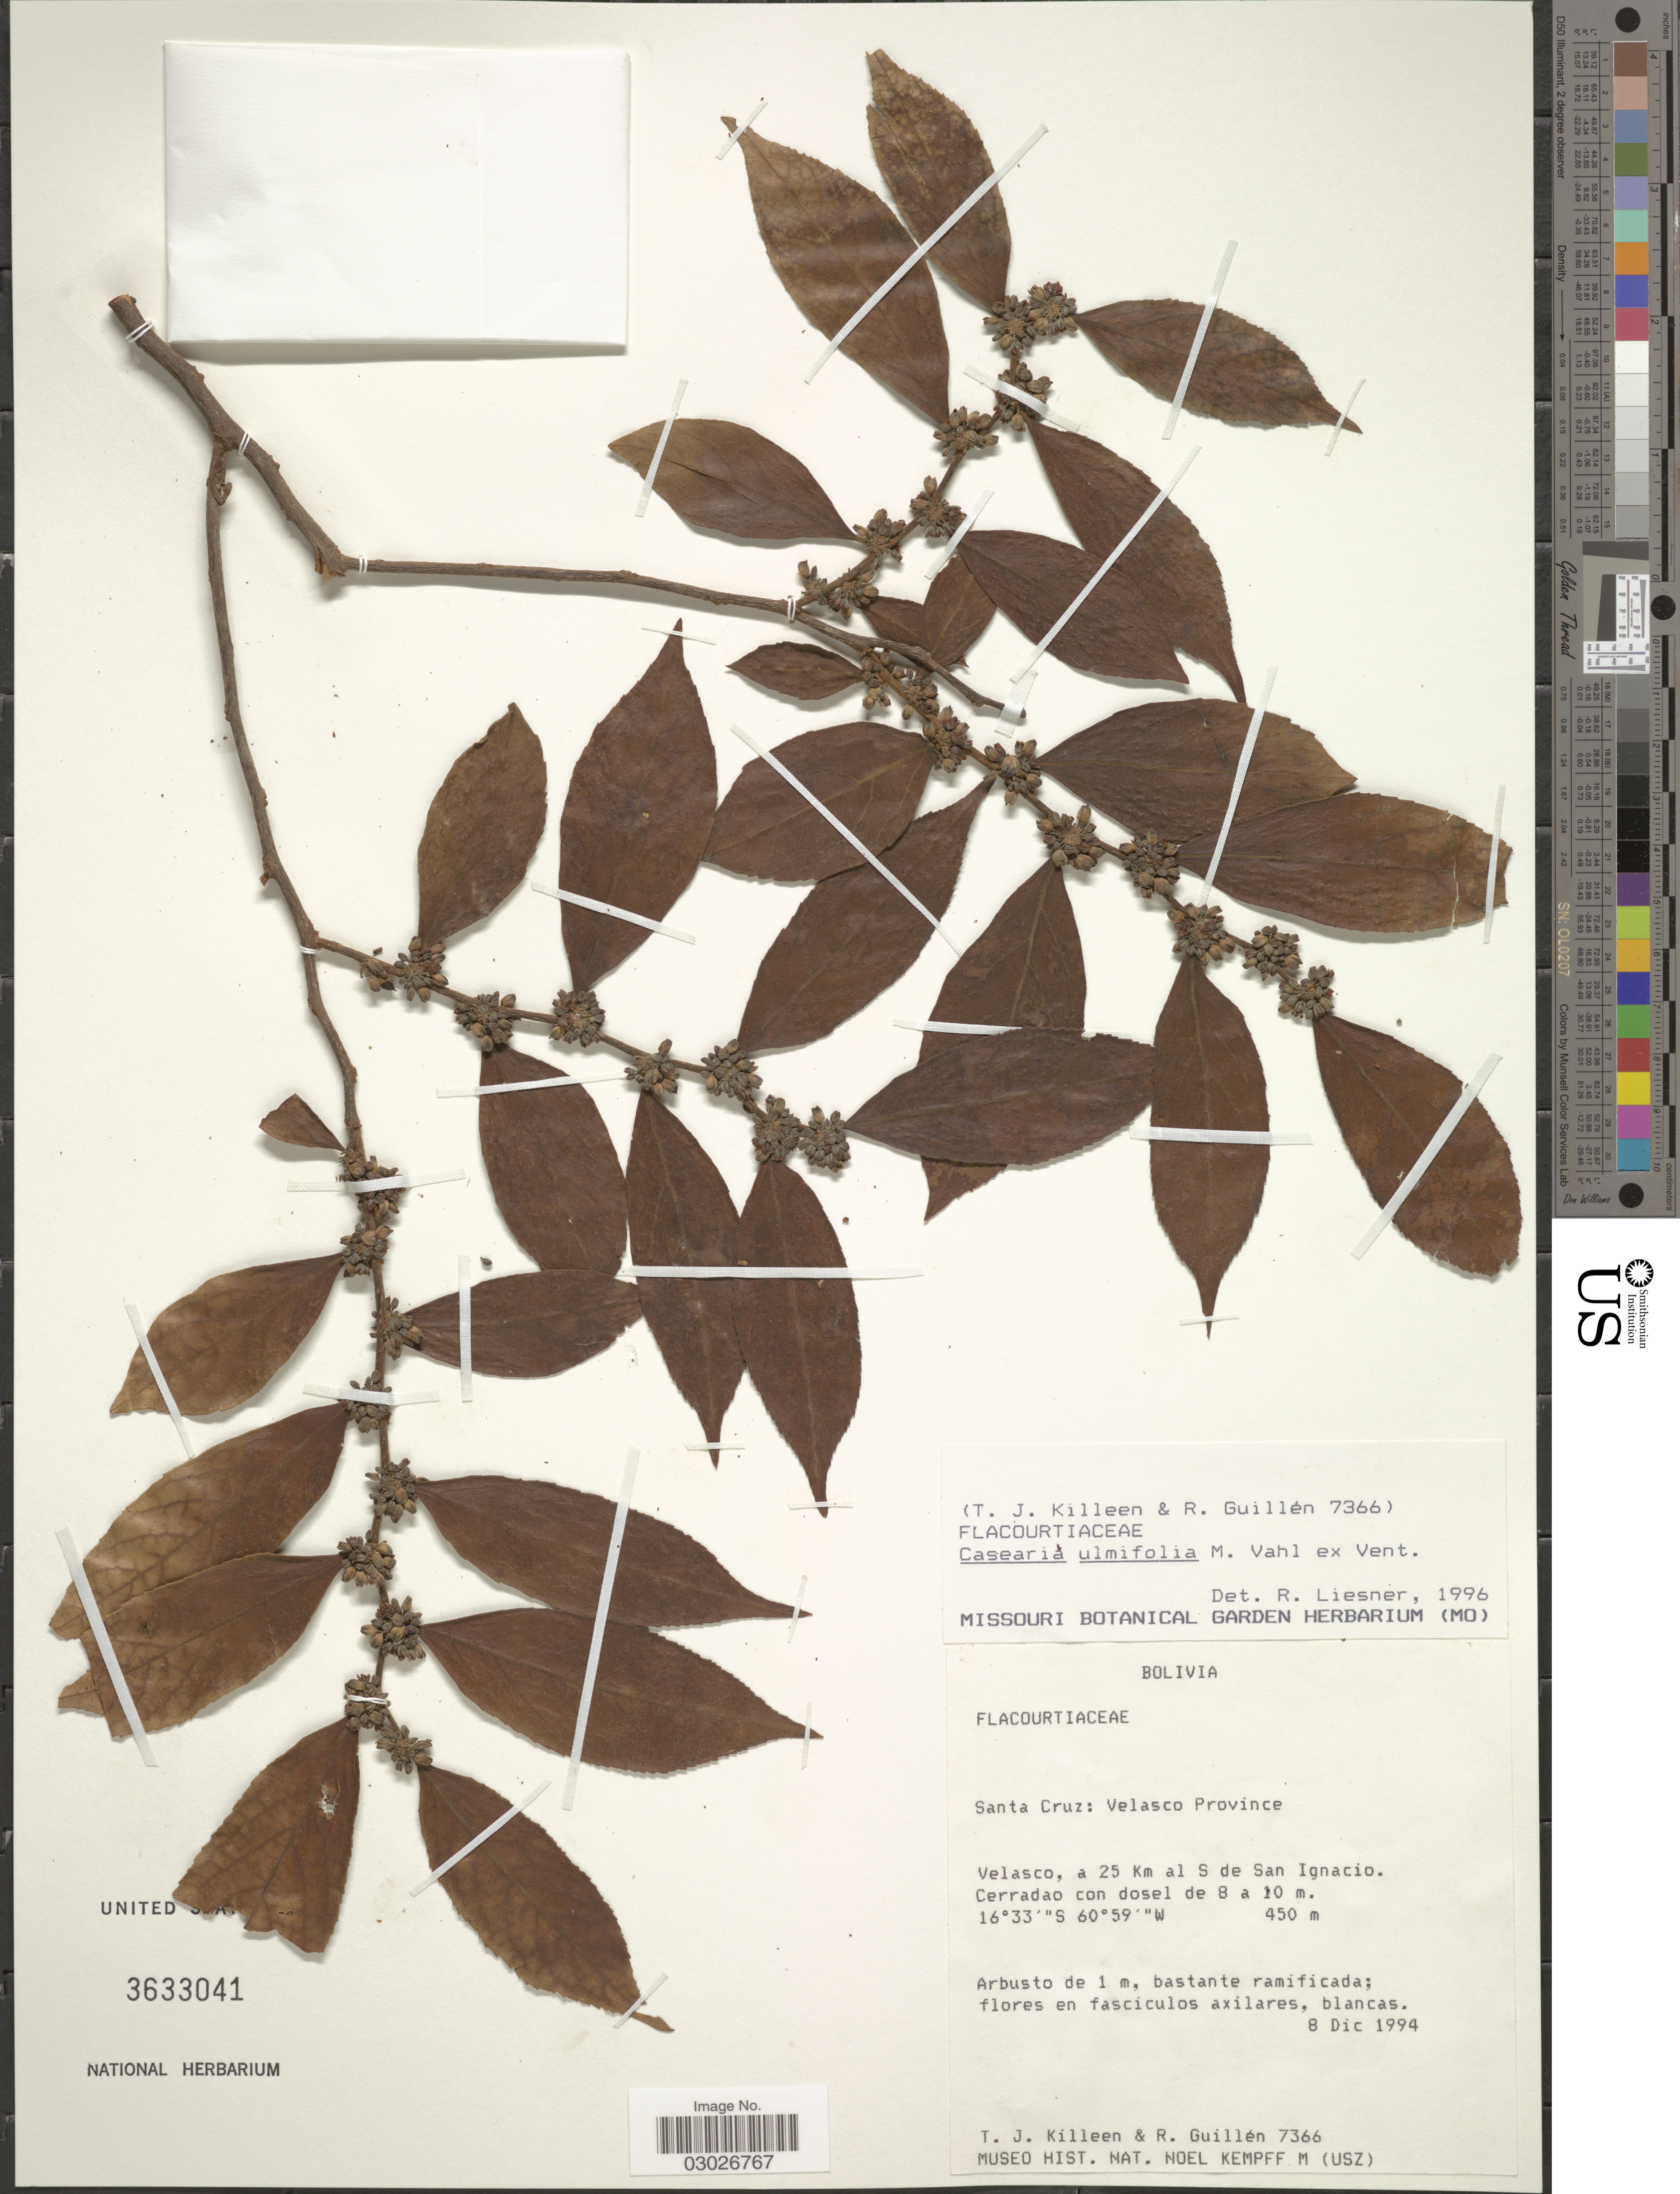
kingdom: Plantae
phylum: Tracheophyta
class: Magnoliopsida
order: Malpighiales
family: Salicaceae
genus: Casearia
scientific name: Casearia ulmifolia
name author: Vahl ex Vent.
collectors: T. J. Killeen & R. Guillen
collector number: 7366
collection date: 1994-12-08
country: Bolivia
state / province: Santa Cruz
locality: Velasco Province. Velasco, a 25 Km al S de San Ignacio. Cerradao con dosel de 8 a 10 m.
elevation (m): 450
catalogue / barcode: US 3633041